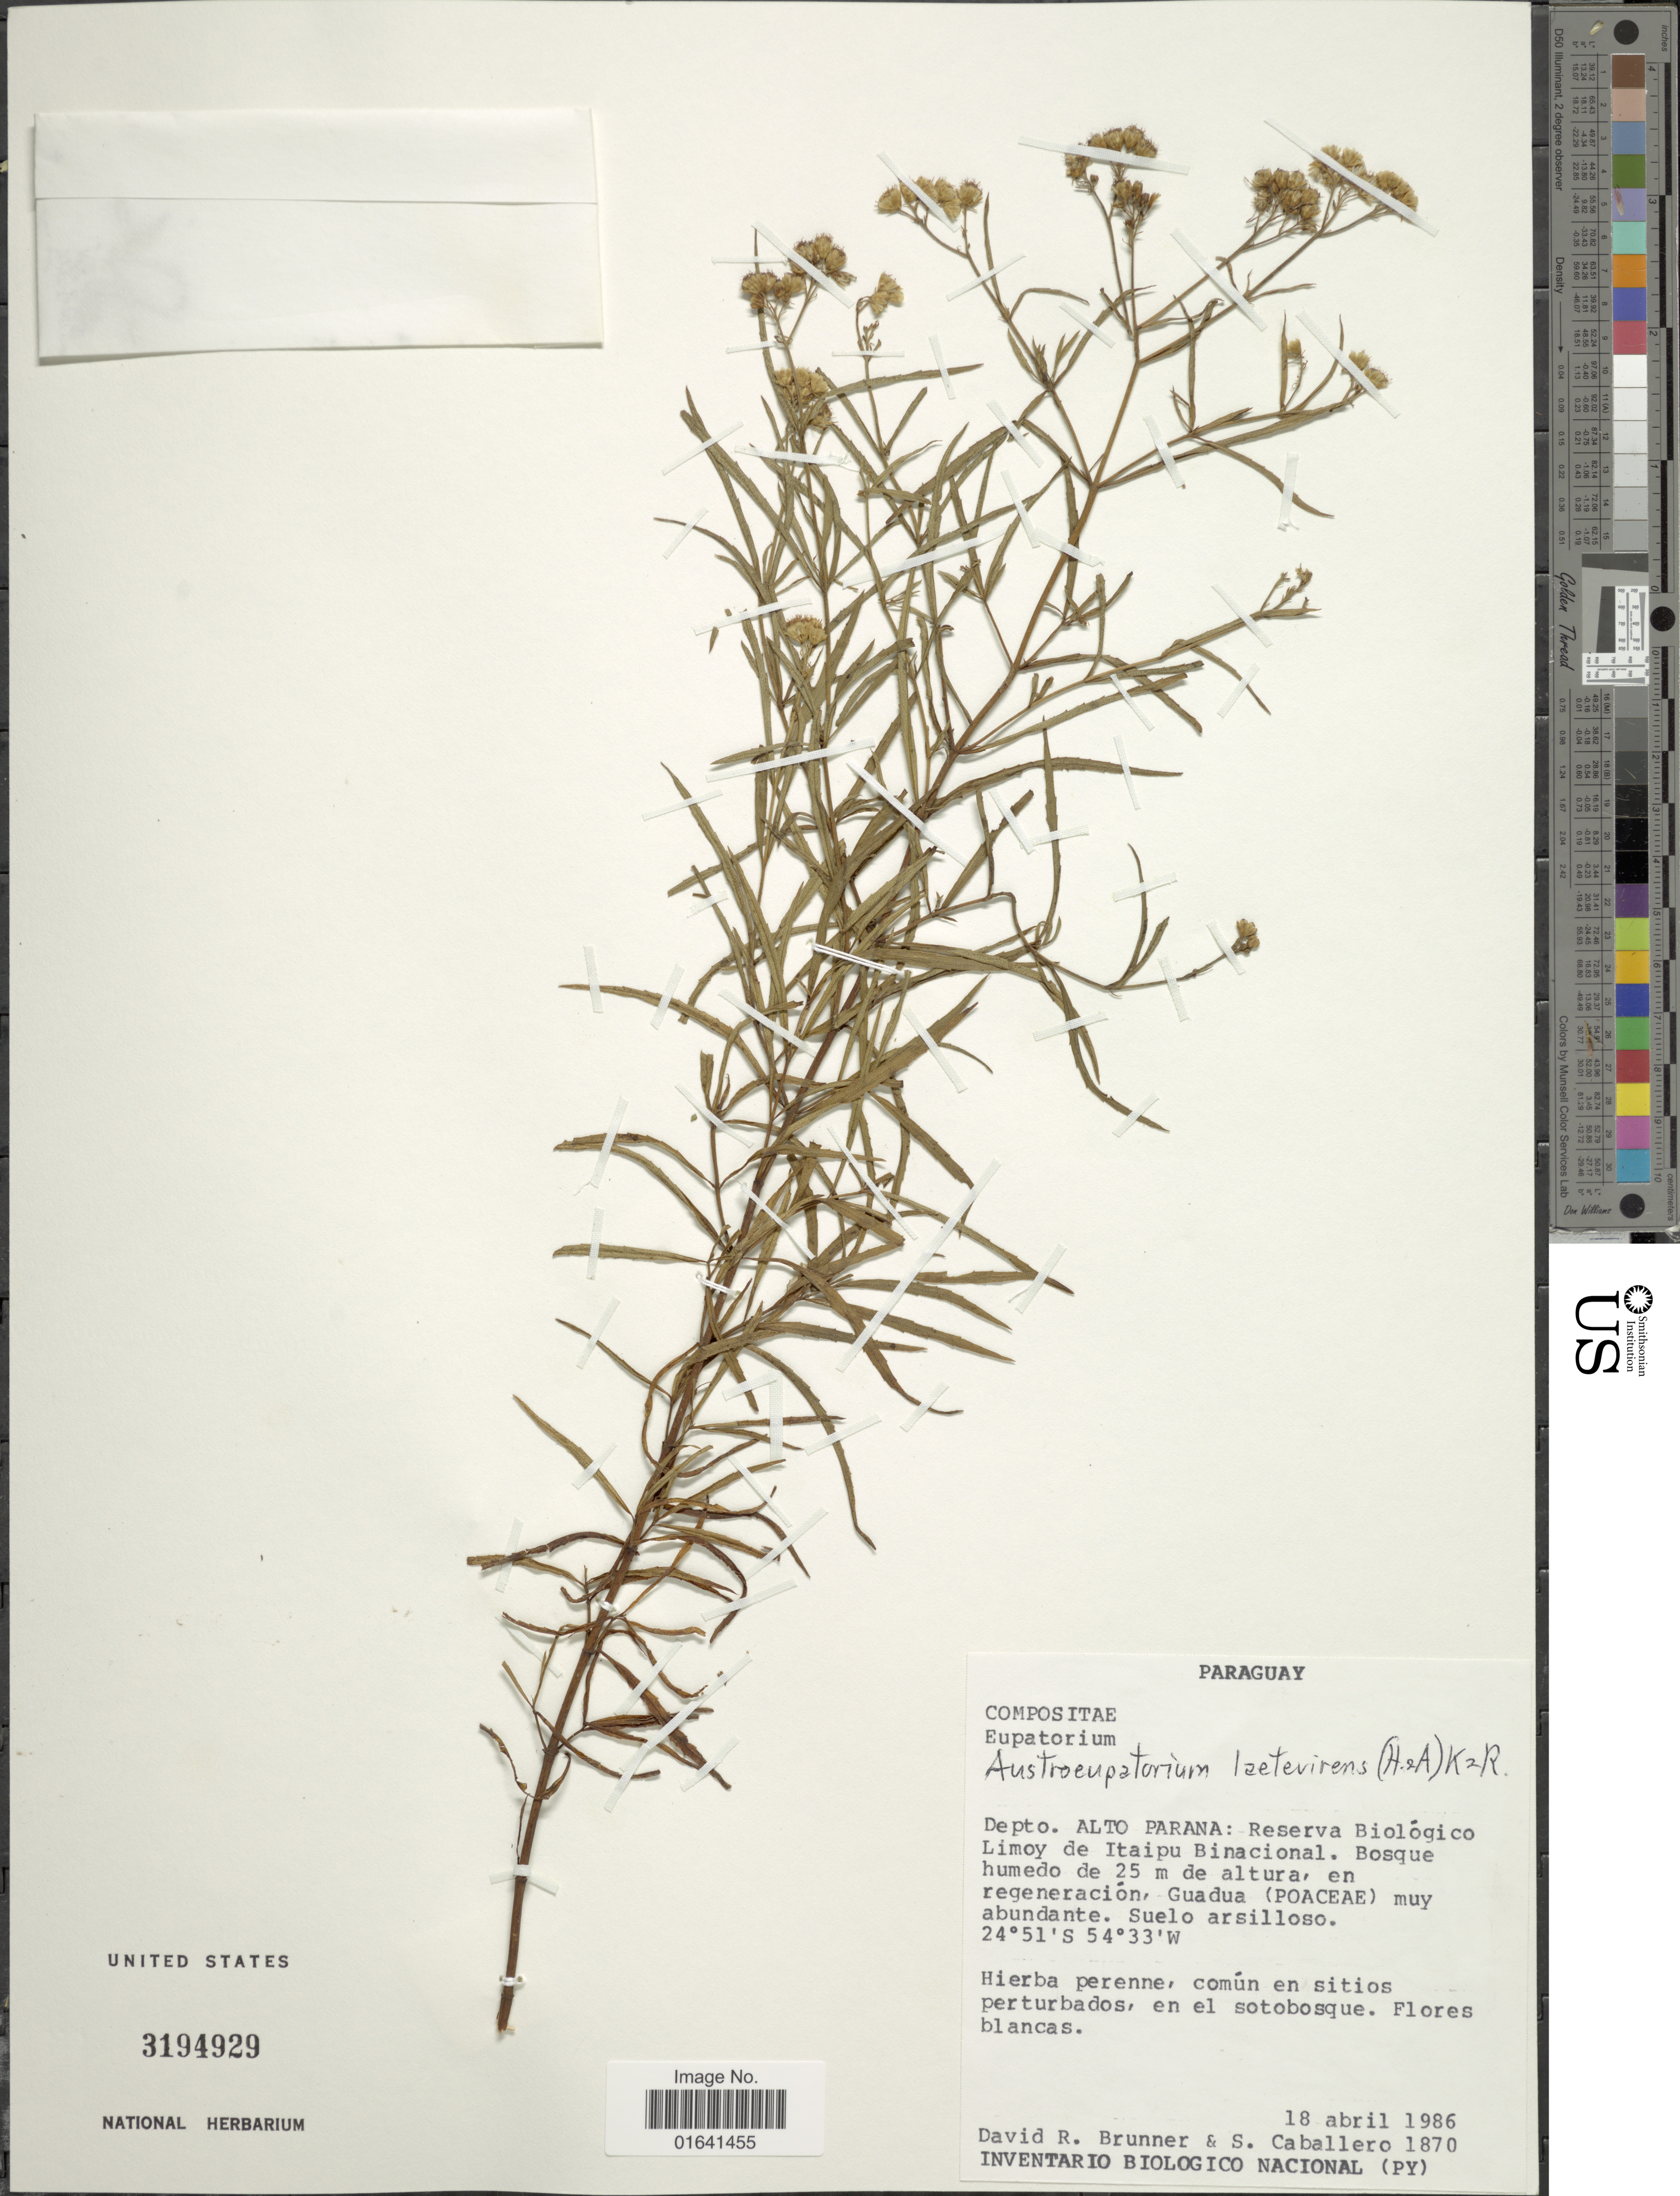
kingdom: Plantae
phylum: Tracheophyta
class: Magnoliopsida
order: Asterales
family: Asteraceae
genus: Austroeupatorium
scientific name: Austroeupatorium laete-virens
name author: (Hook. & Arn.) R.M. King & H. Rob.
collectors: D. R. Brunner & S. Caballero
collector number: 1870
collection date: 1986-04-18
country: Paraguay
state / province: Alto Parana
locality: Reserva Biológica Limoy de Itaipu Binacional. Bosque humedo de 25 m de altura, em regeneración, Guadua (POACEAE) muy abundante. Suelo arsilloso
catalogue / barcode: US 3194929